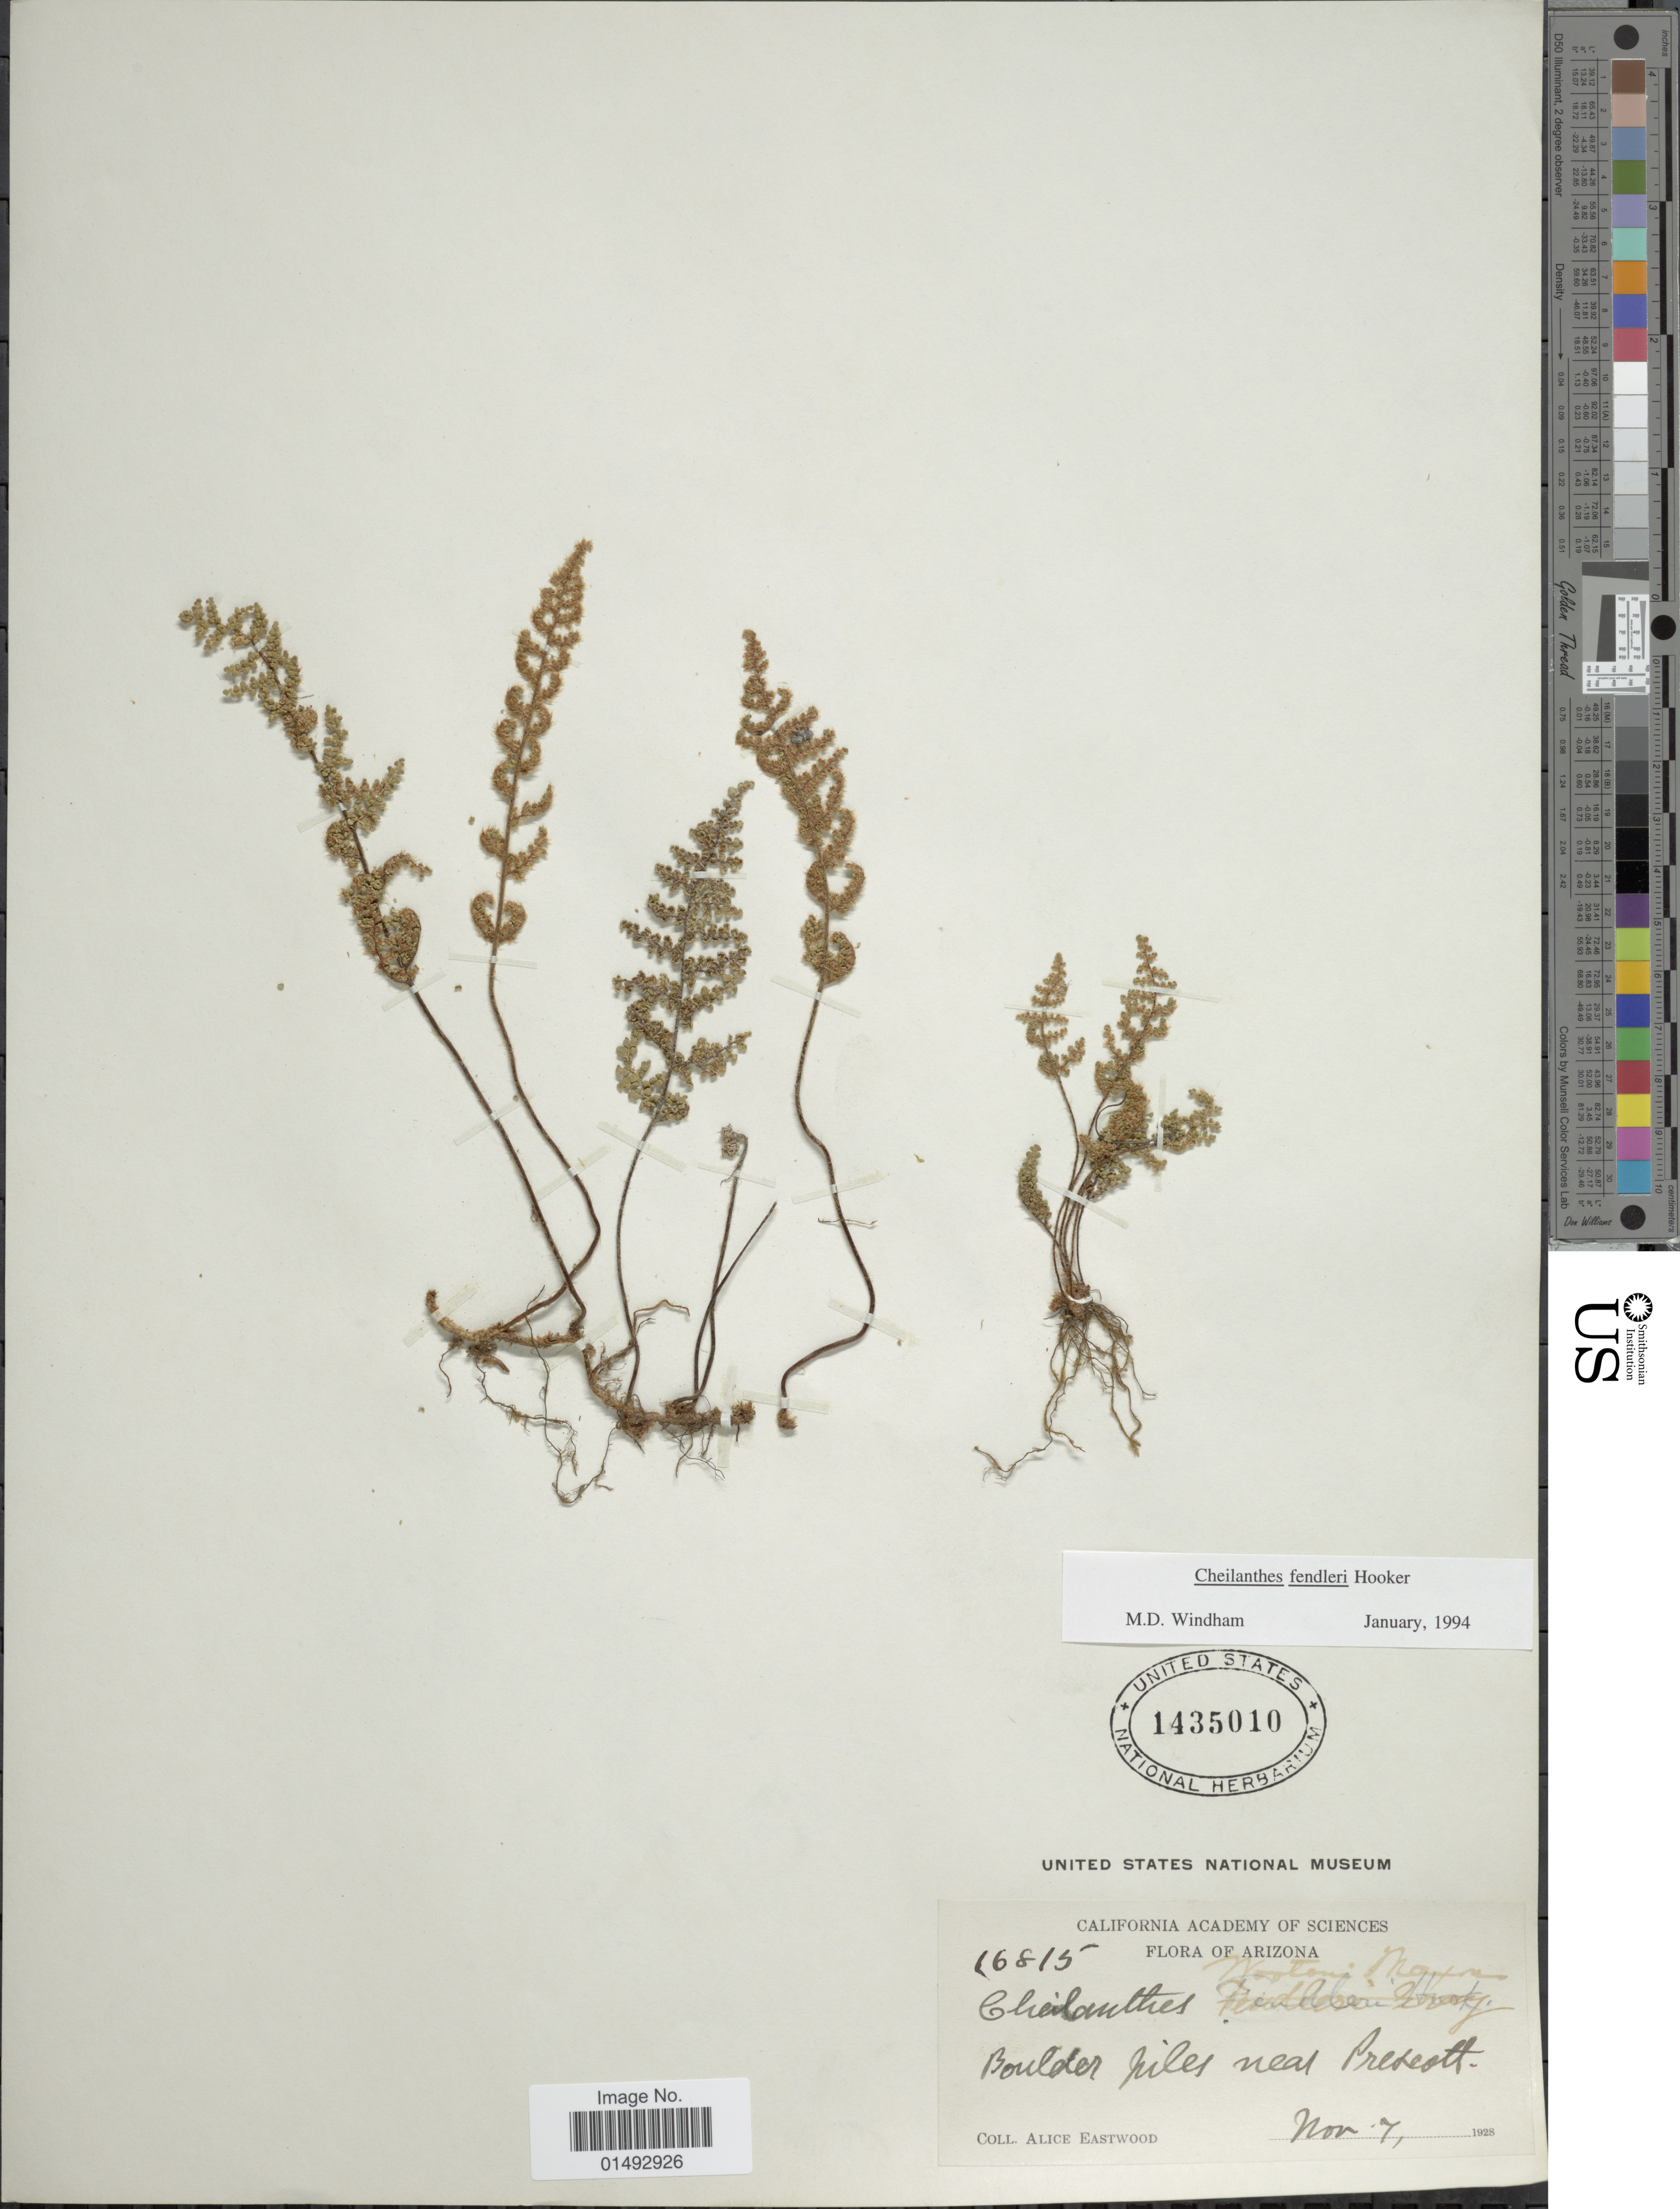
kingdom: Plantae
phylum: Tracheophyta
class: Polypodiopsida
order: Polypodiales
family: Pteridaceae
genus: Myriopteris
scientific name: Myriopteris fendleri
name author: (Hook.) E. Fourn.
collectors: A. Eastwood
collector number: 16815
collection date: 1928-11-07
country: United States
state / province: Arizona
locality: Boulder miles near Prescott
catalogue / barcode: US 1435010